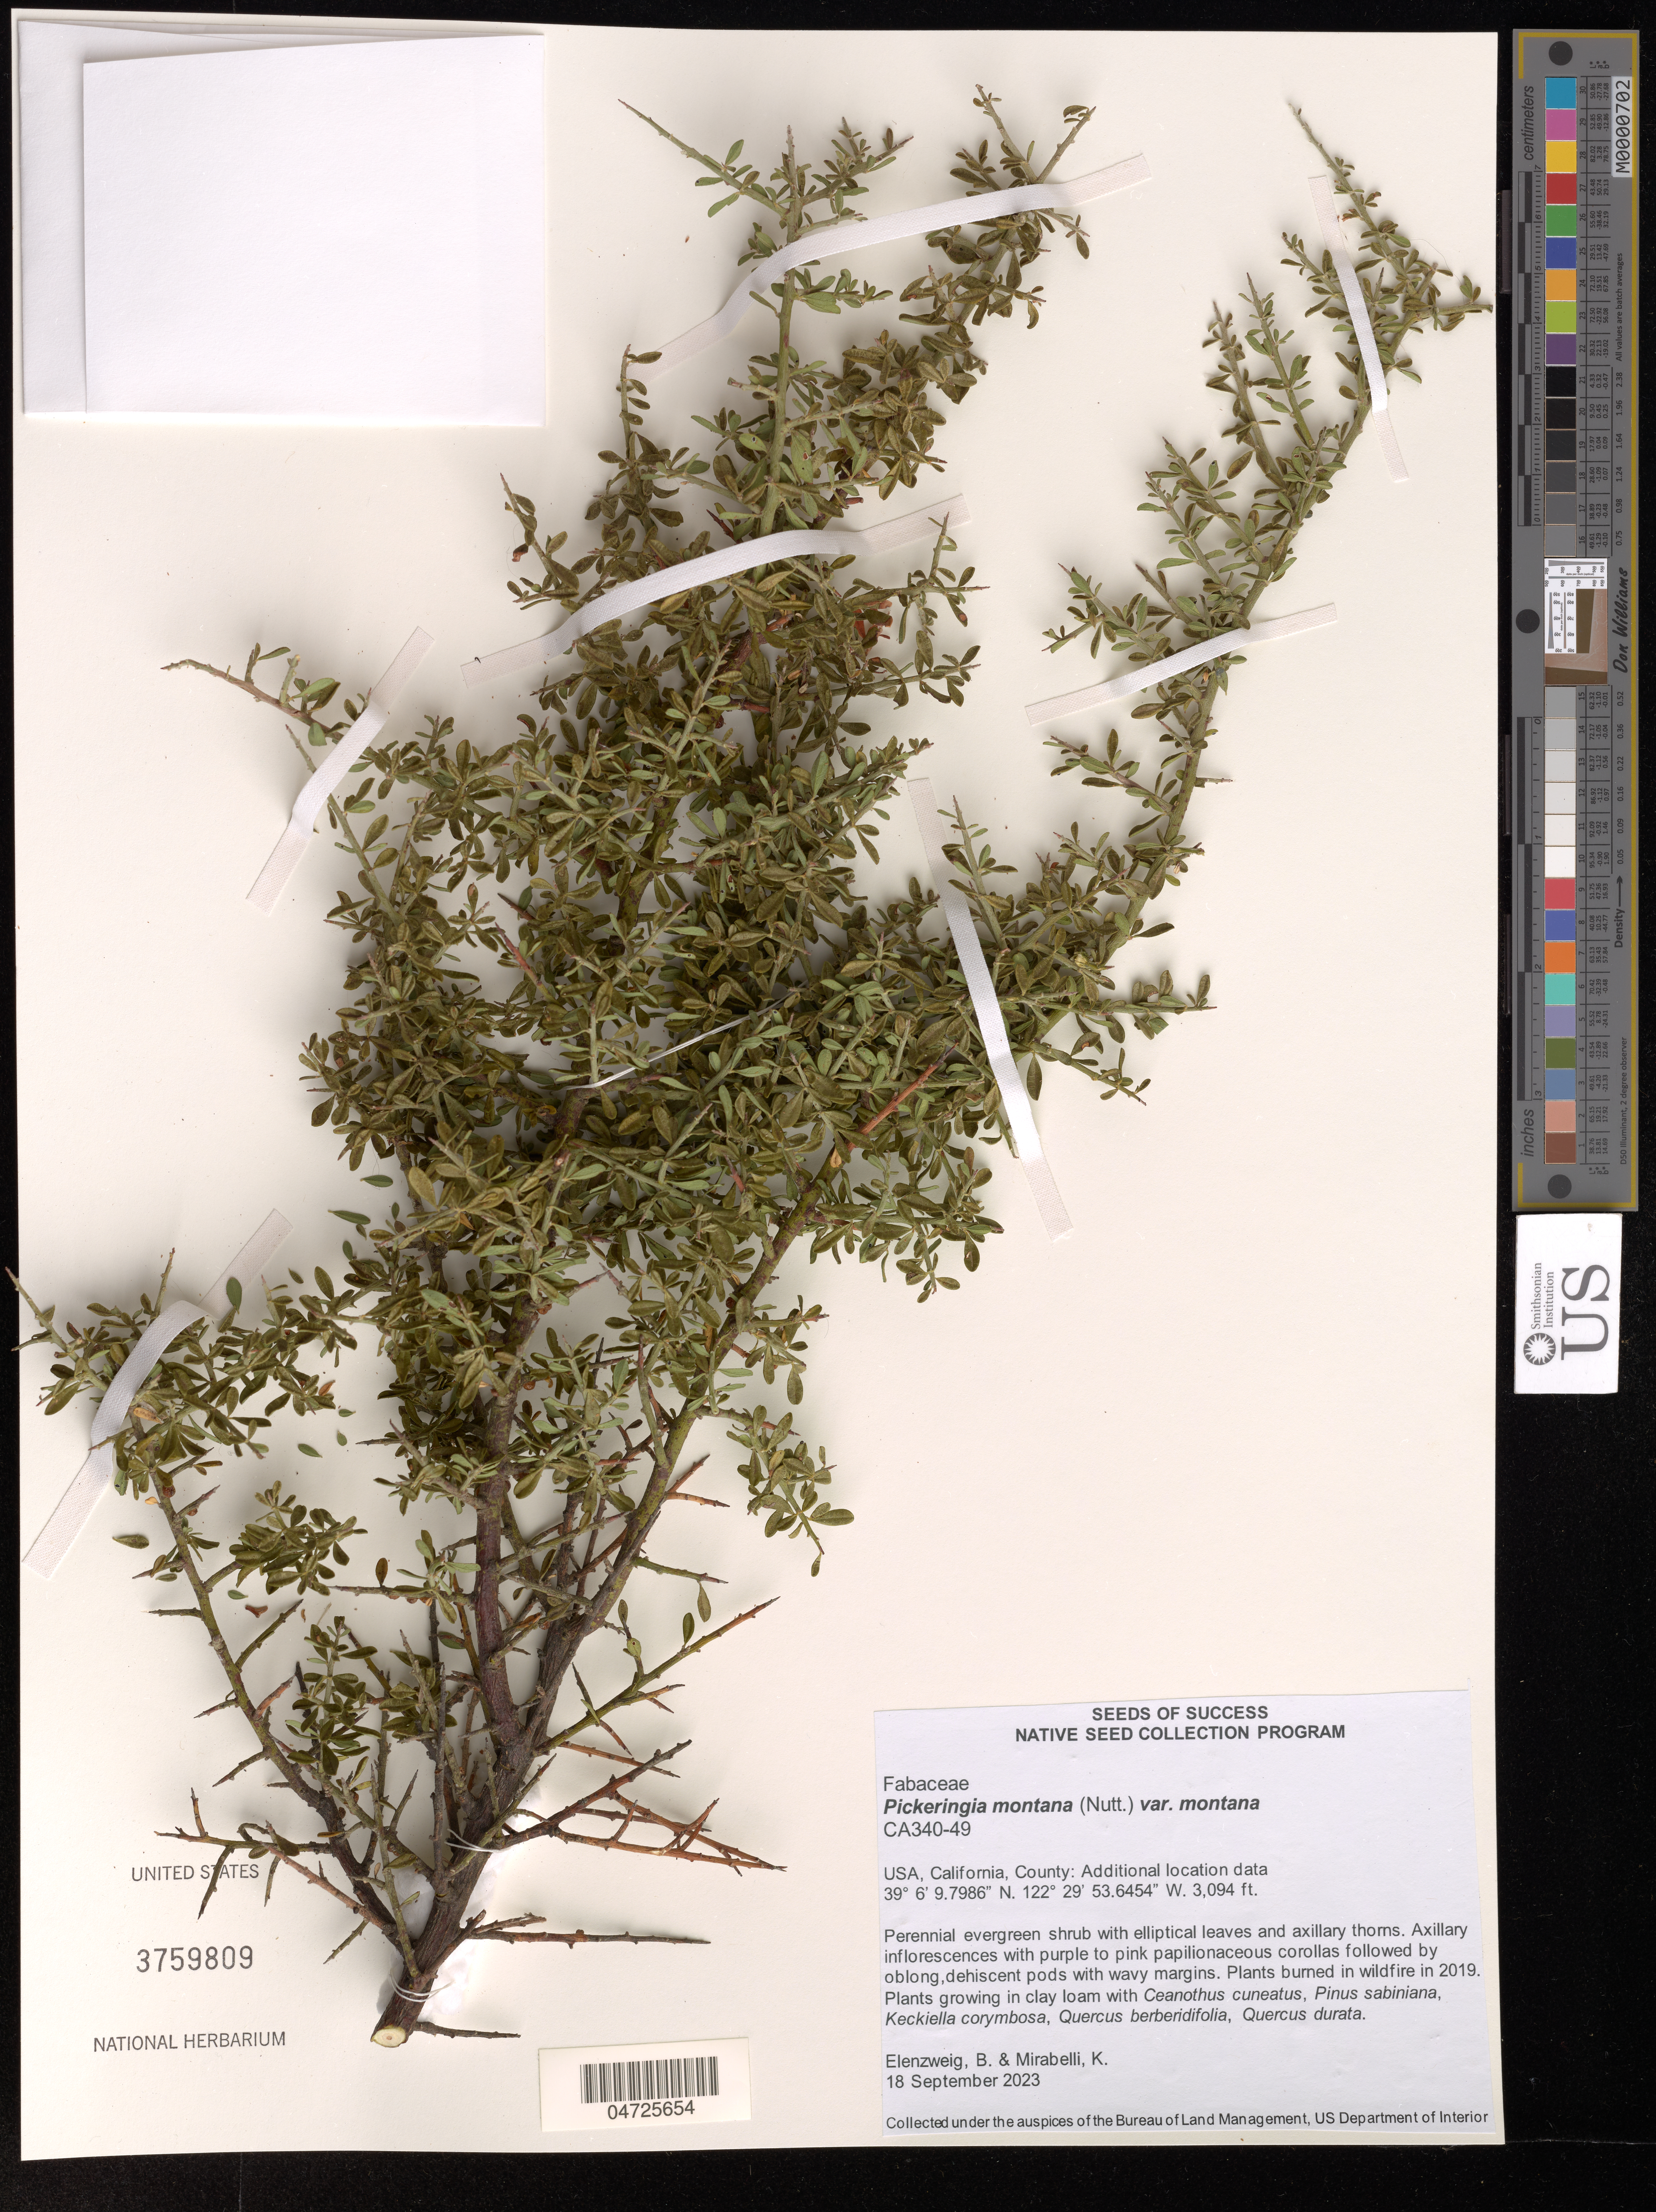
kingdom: Plantae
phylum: Tracheophyta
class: Magnoliopsida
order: Fabales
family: Fabaceae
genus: Pickeringia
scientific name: Pickeringia montana var. montana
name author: (Nutt.)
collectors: B. Elenzweig & K. Mirabelli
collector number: CA340-49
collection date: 2023-09-18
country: United States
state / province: California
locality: County: Additional location data.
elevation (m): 943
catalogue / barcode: US 3759809